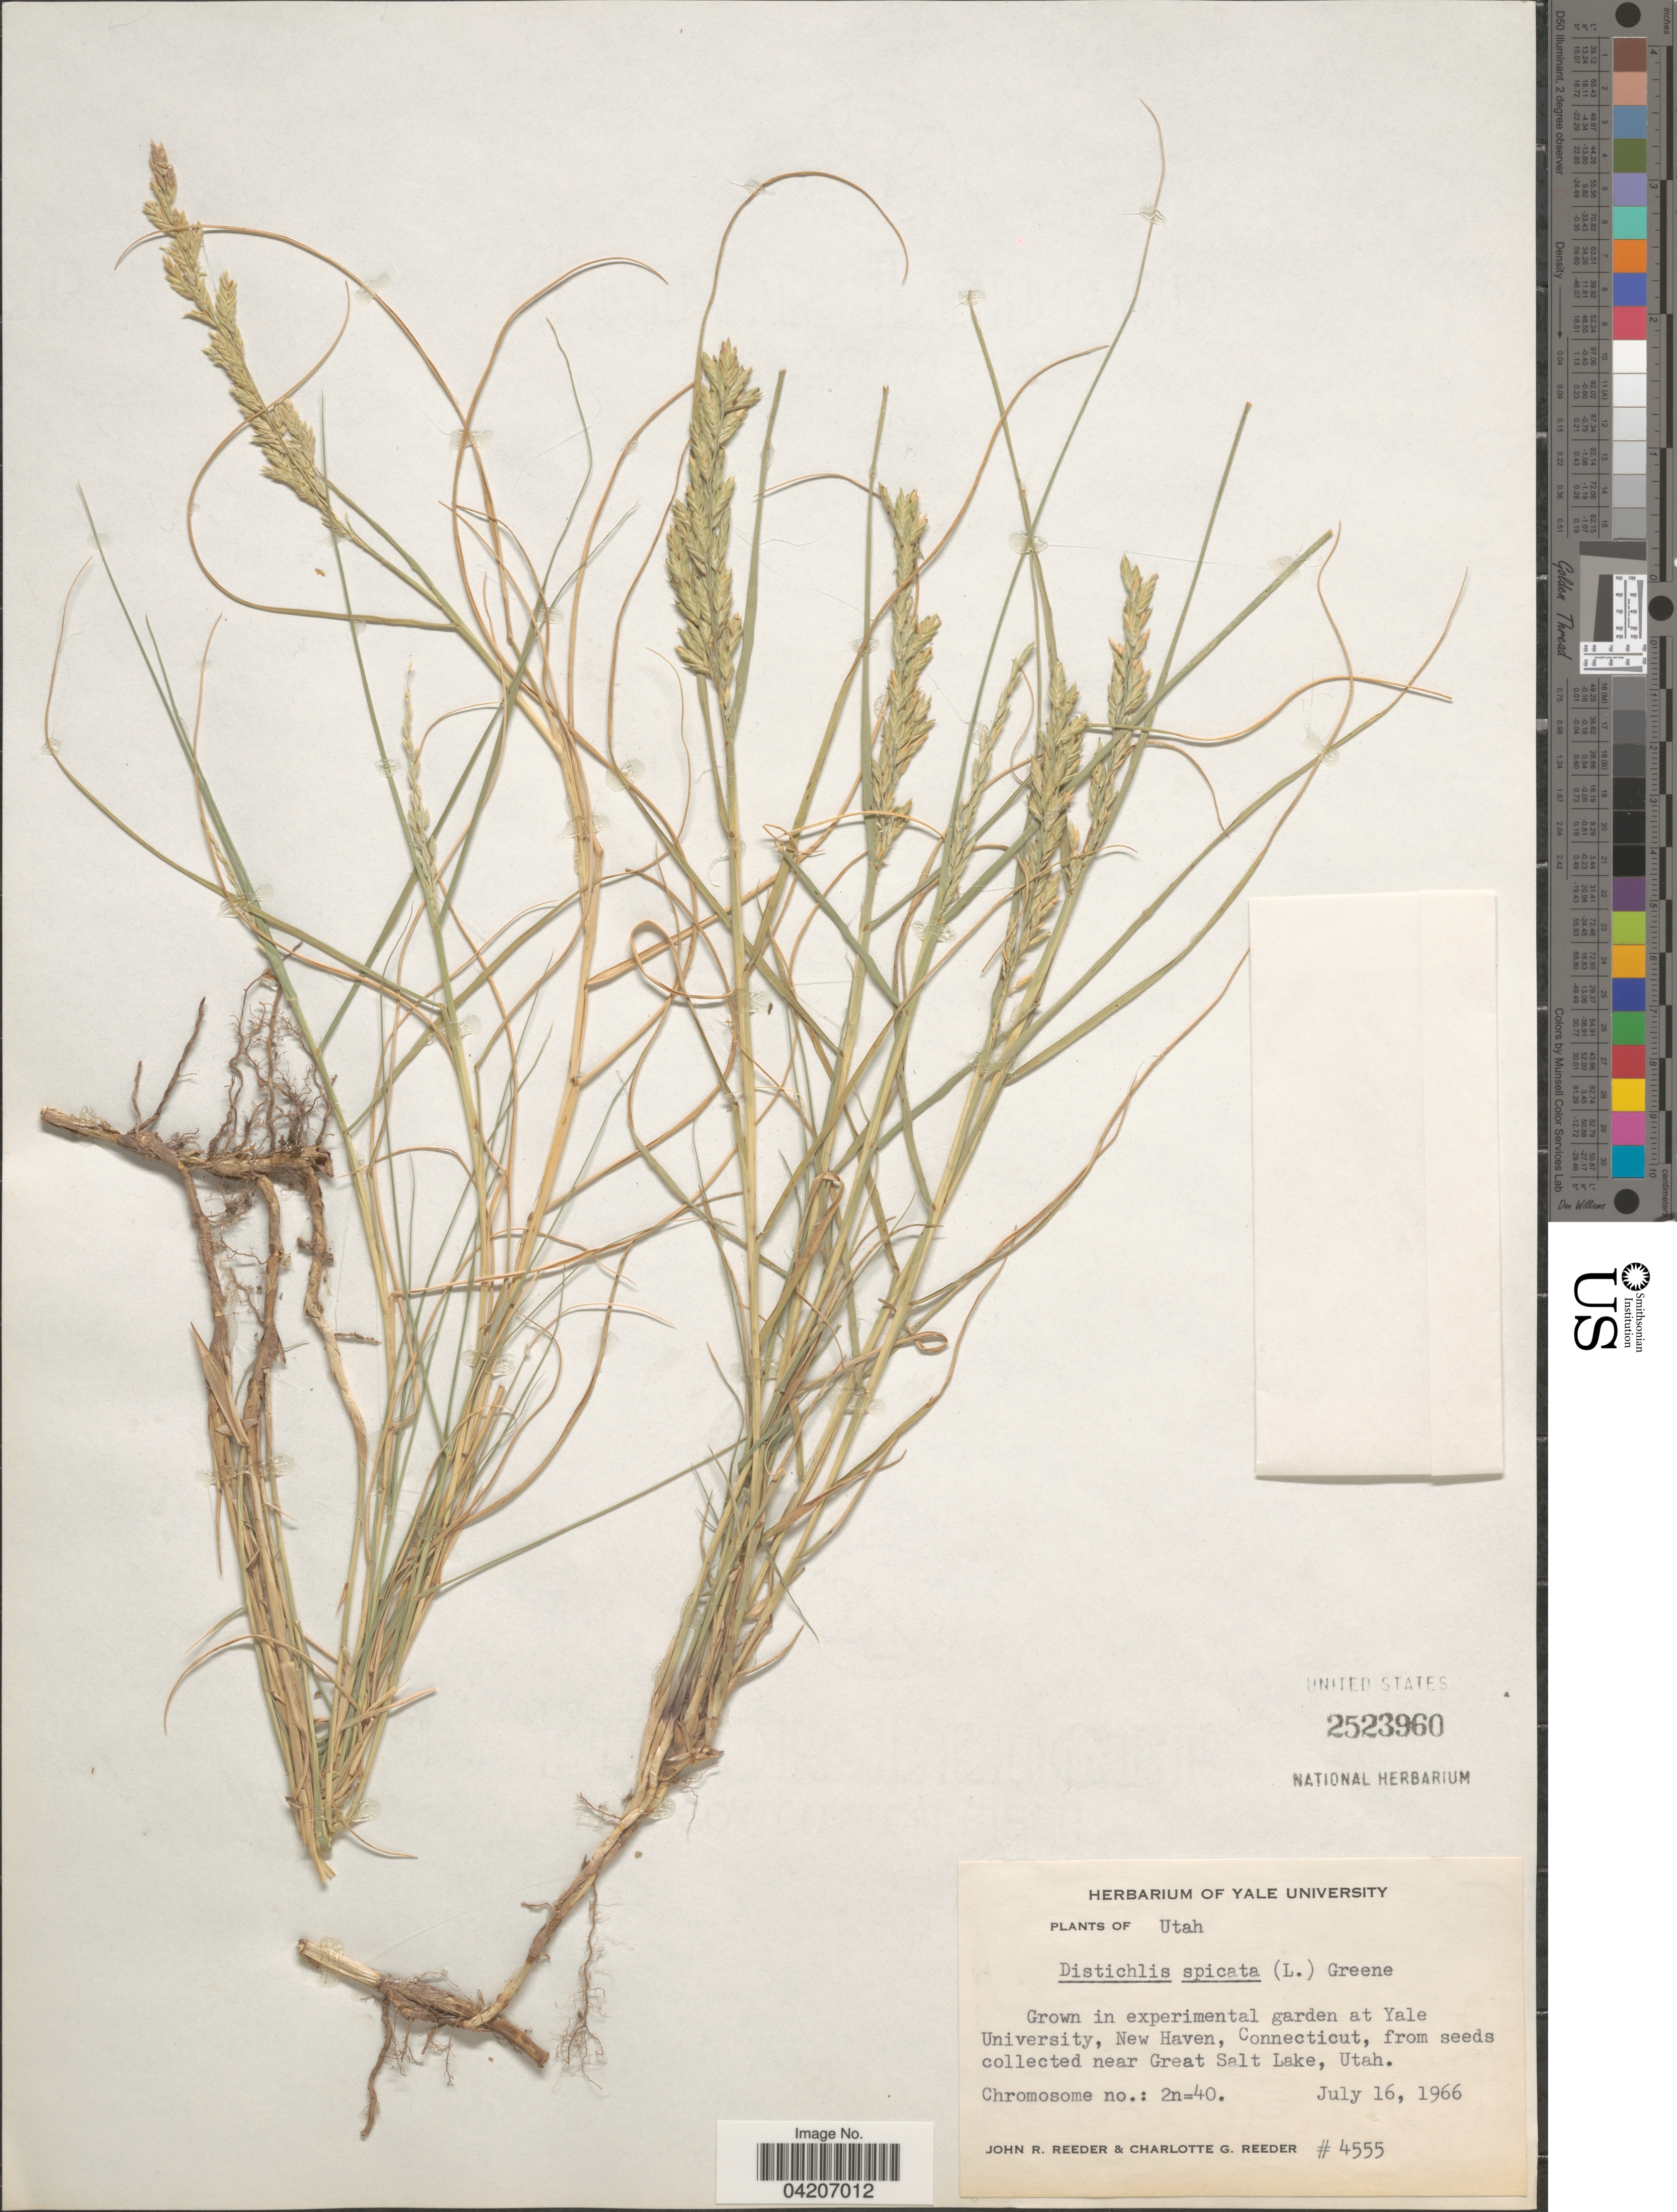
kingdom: Plantae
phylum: Tracheophyta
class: Liliopsida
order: Poales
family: Poaceae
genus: Distichlis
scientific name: Distichlis spicata subsp. stricta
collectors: J. R. Reeder & C. G. Reeder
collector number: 4555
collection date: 1966-07-16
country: United States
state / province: Connecticut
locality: Grown in experimental garden at Yale University, New Haven, Connecticut.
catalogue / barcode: US 2523960